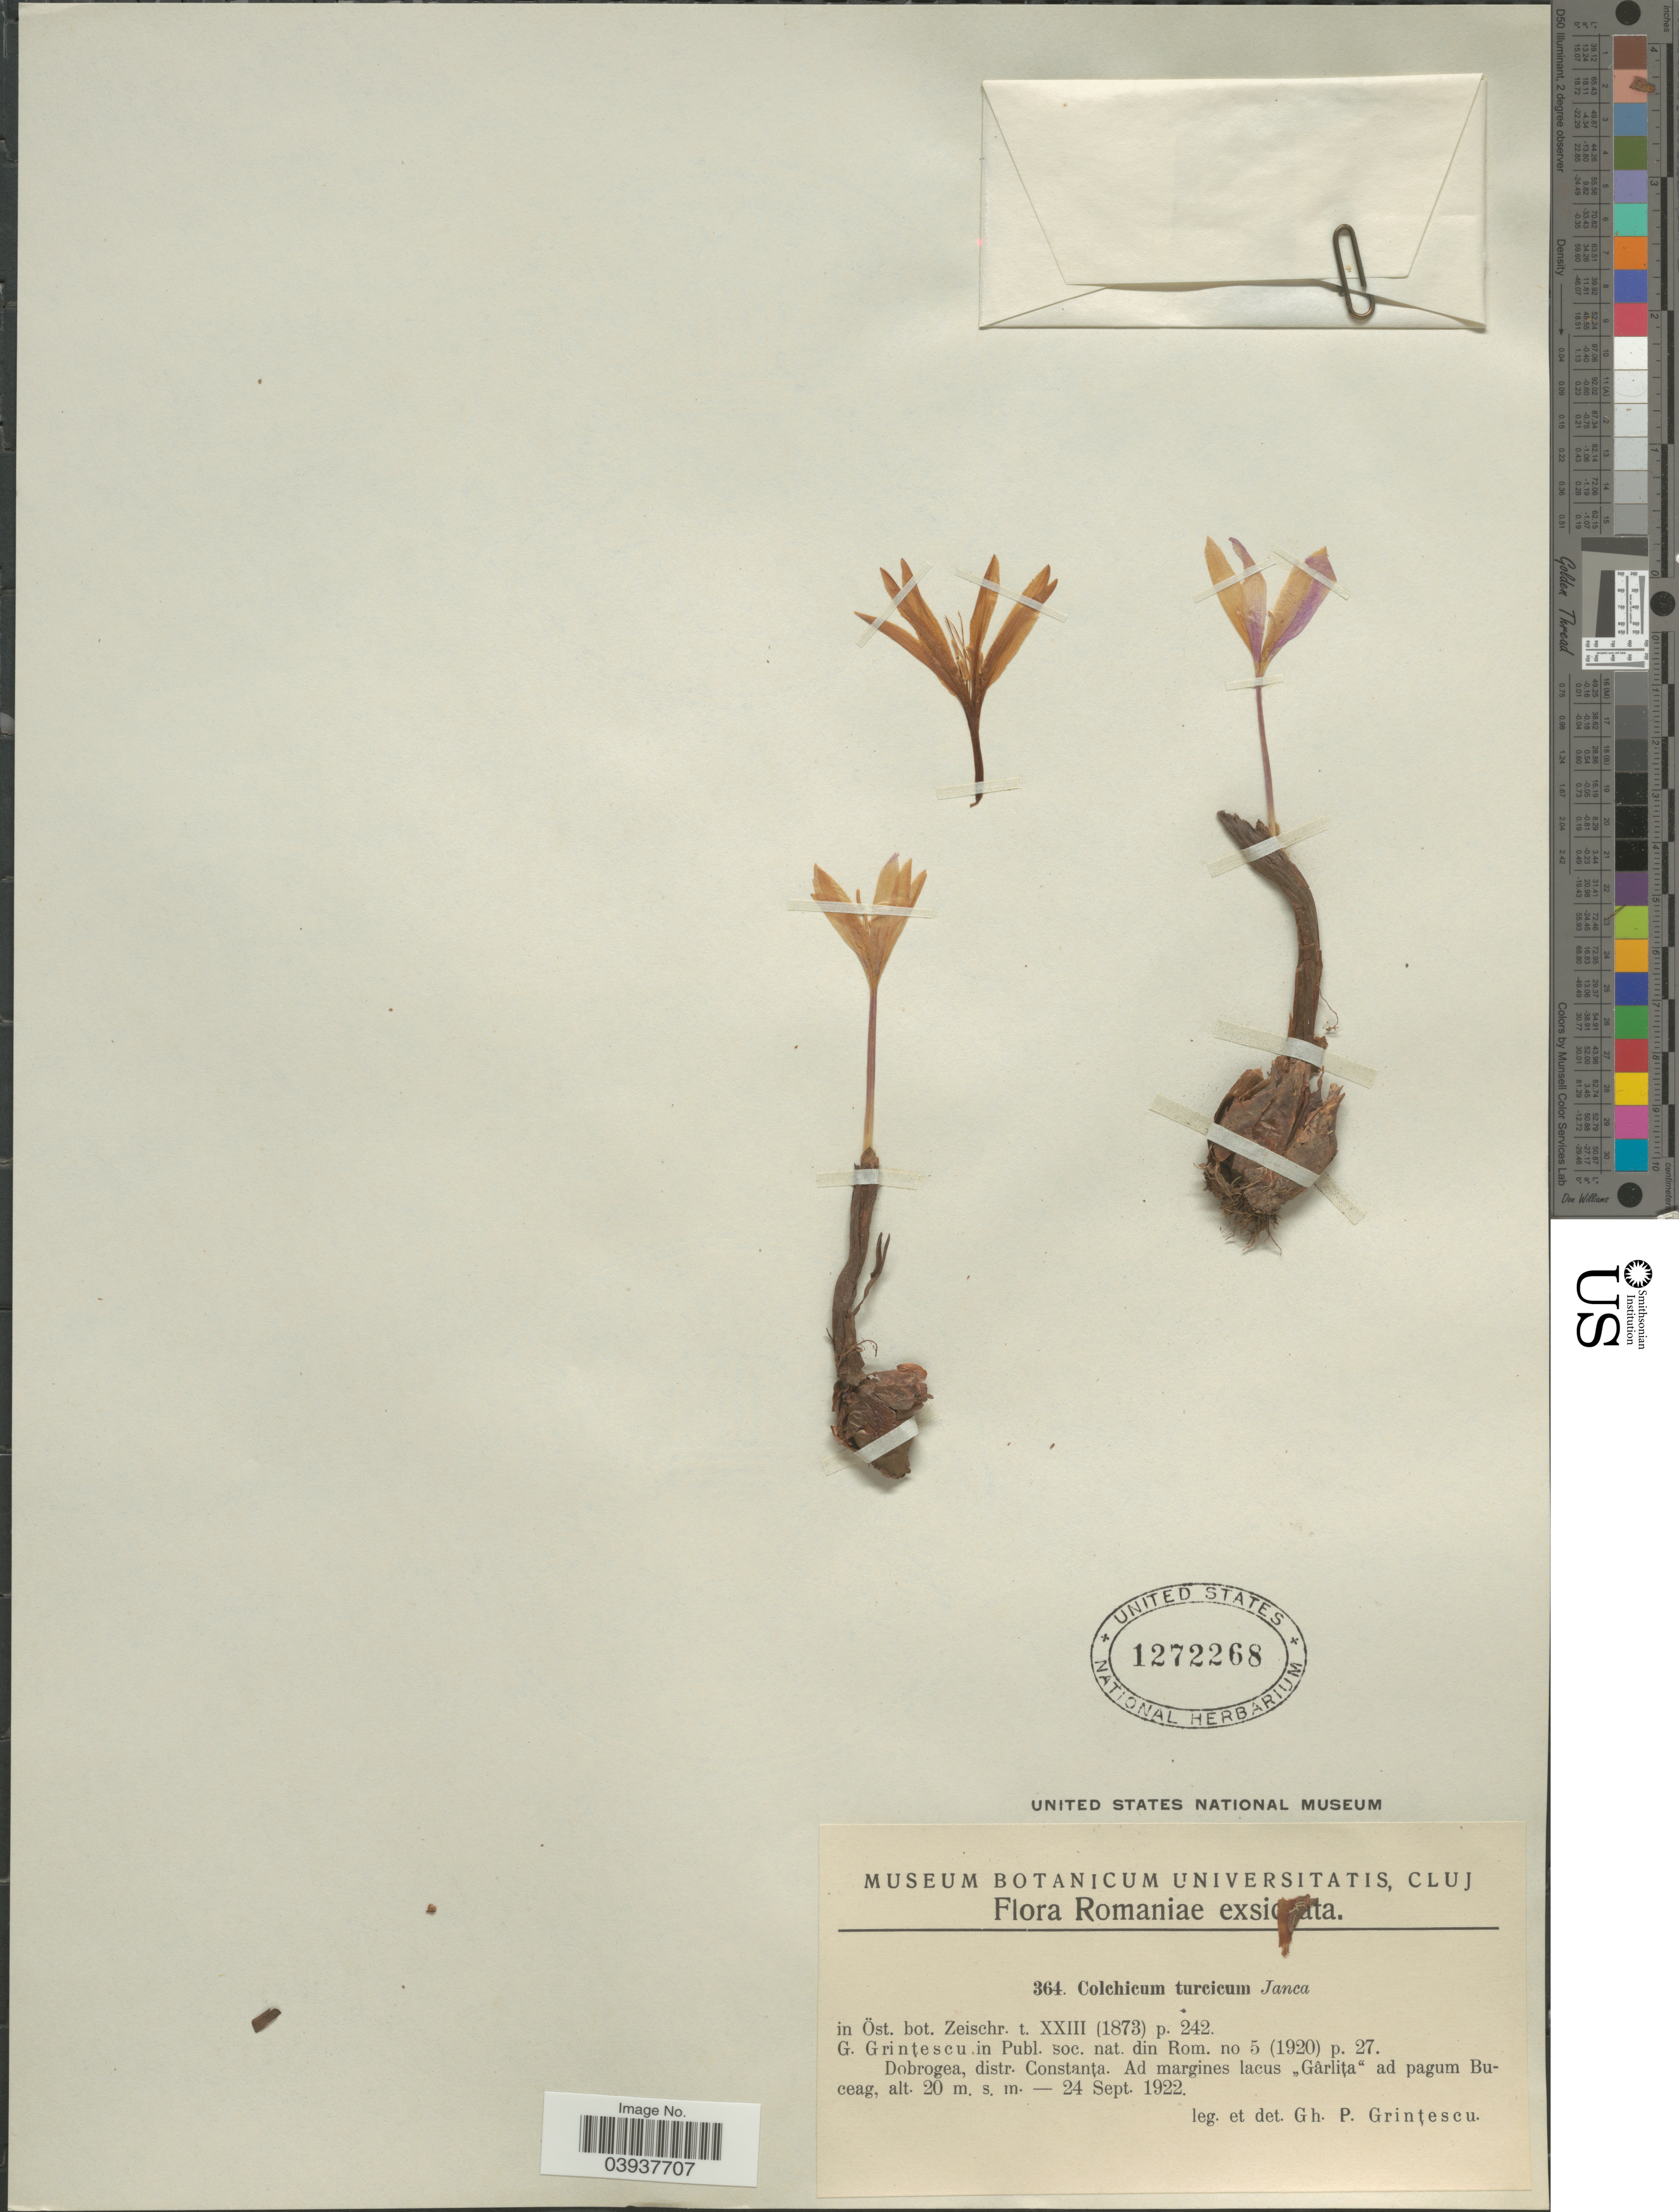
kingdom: Plantae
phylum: Tracheophyta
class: Liliopsida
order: Liliales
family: Colchicaceae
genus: Colchicum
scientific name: Colchicum turcicum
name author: Janka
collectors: G. Grintescu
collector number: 364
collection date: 1922-09-24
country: Romania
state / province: Constanta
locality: Romaniae. Dobrogea, distr. Constanta. Ad margines lacus ,,Gârlita' ad pagum Buceag.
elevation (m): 20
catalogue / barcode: US 1272268